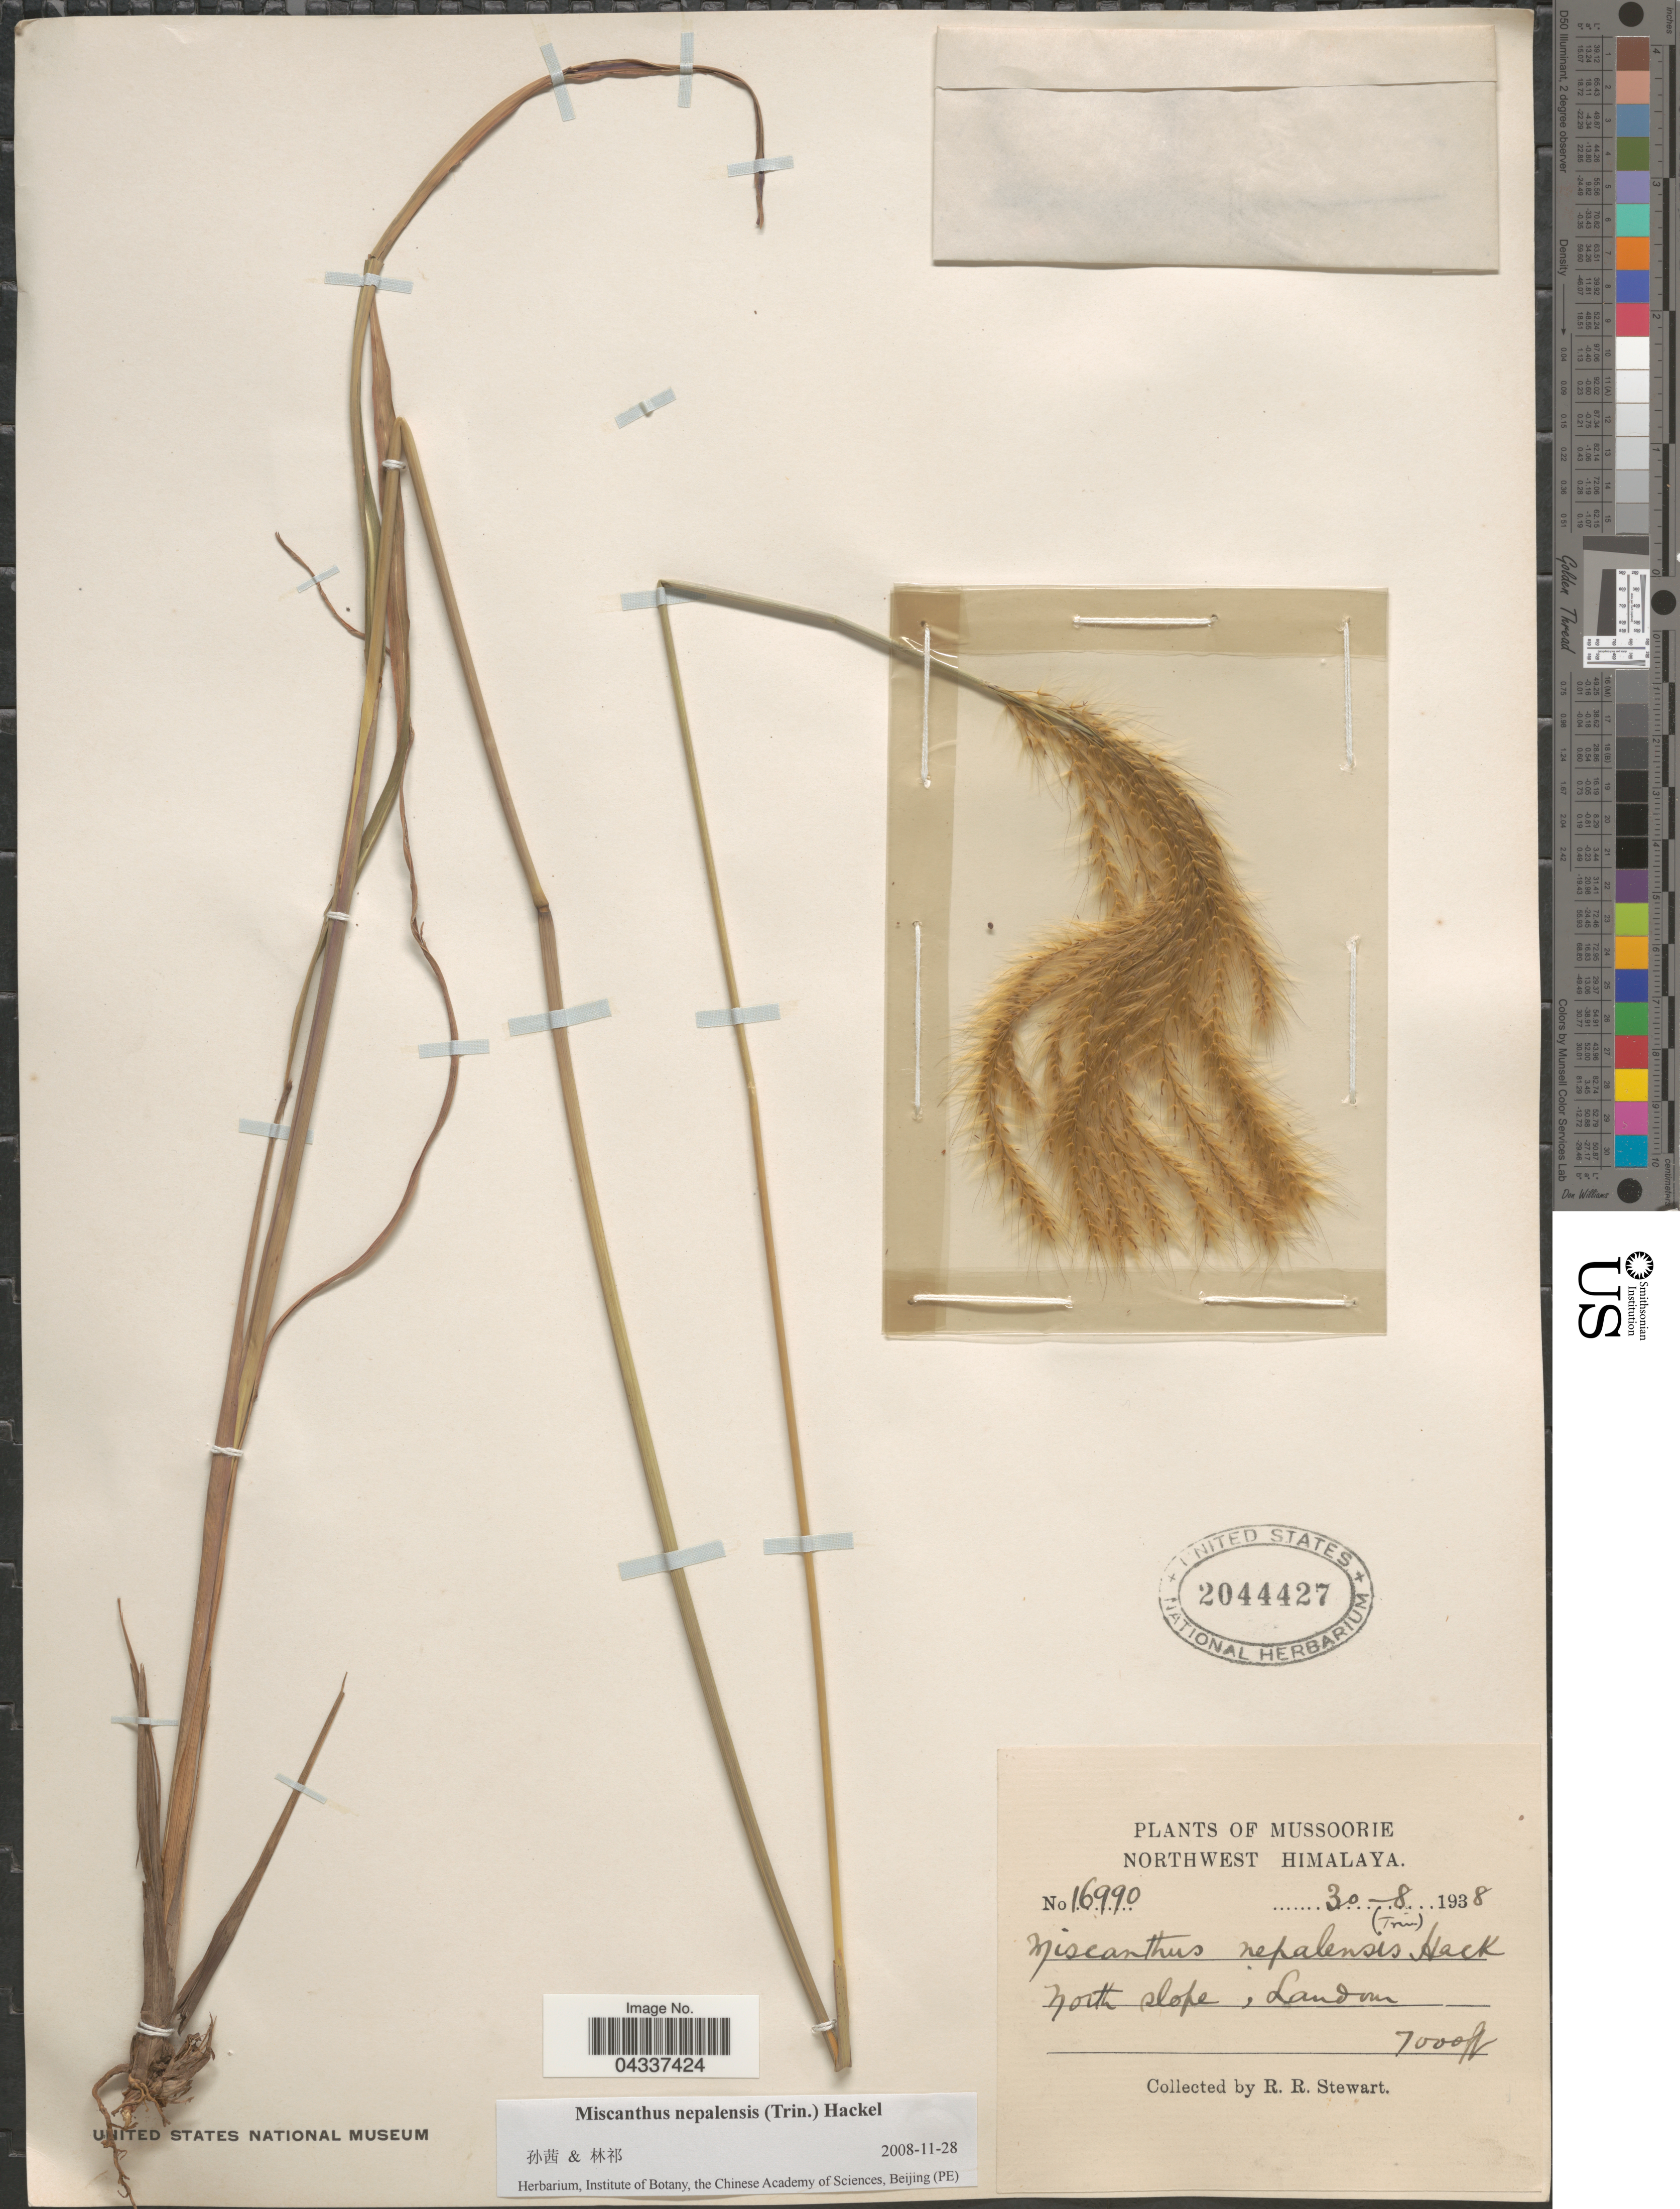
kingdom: Plantae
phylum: Tracheophyta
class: Liliopsida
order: Poales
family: Poaceae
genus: Miscanthus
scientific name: Miscanthus nepalensis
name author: (Trin.) Hack.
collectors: R. Stewart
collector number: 16990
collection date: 1938-08-30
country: India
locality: Mussoorie. Northwest Himalaya. North slope, Landour.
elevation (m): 2134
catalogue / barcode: US 2044427